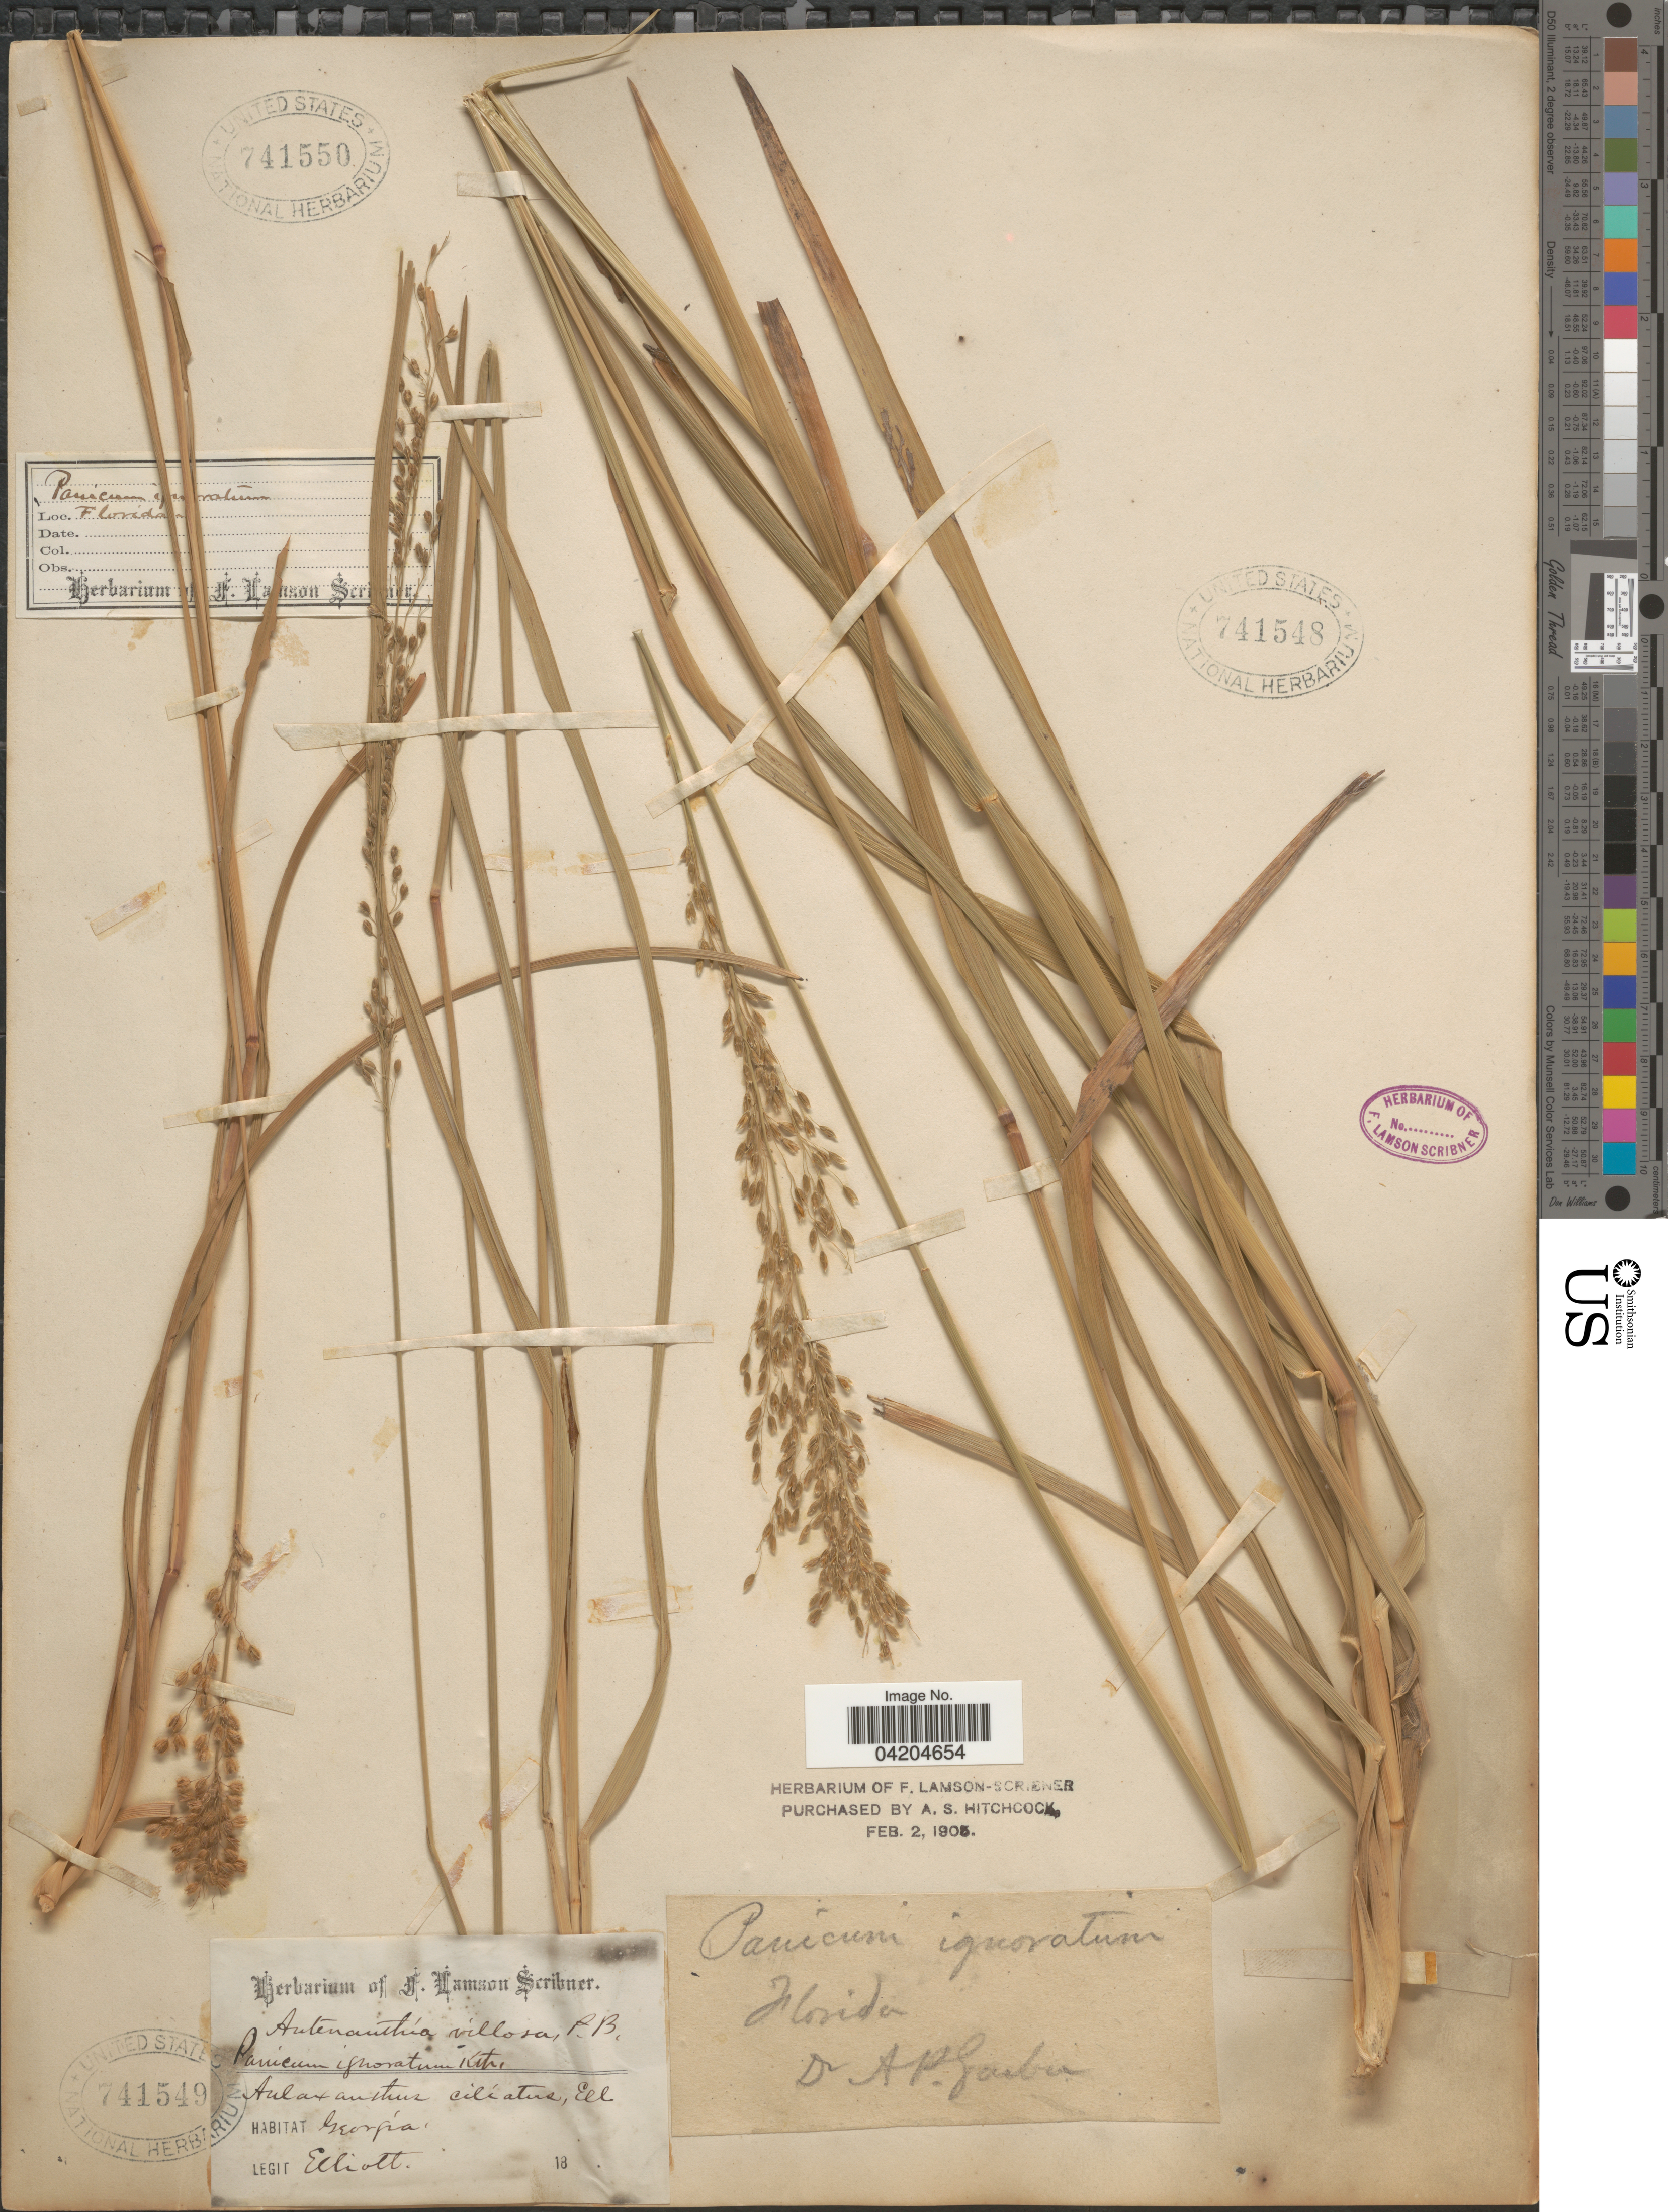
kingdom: Plantae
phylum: Tracheophyta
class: Liliopsida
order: Poales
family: Poaceae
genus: Anthaenantia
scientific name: Anthaenantia villosa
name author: (Michx.) P. Beauv.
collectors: A. P. Garber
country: United States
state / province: Florida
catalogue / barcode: US 741550